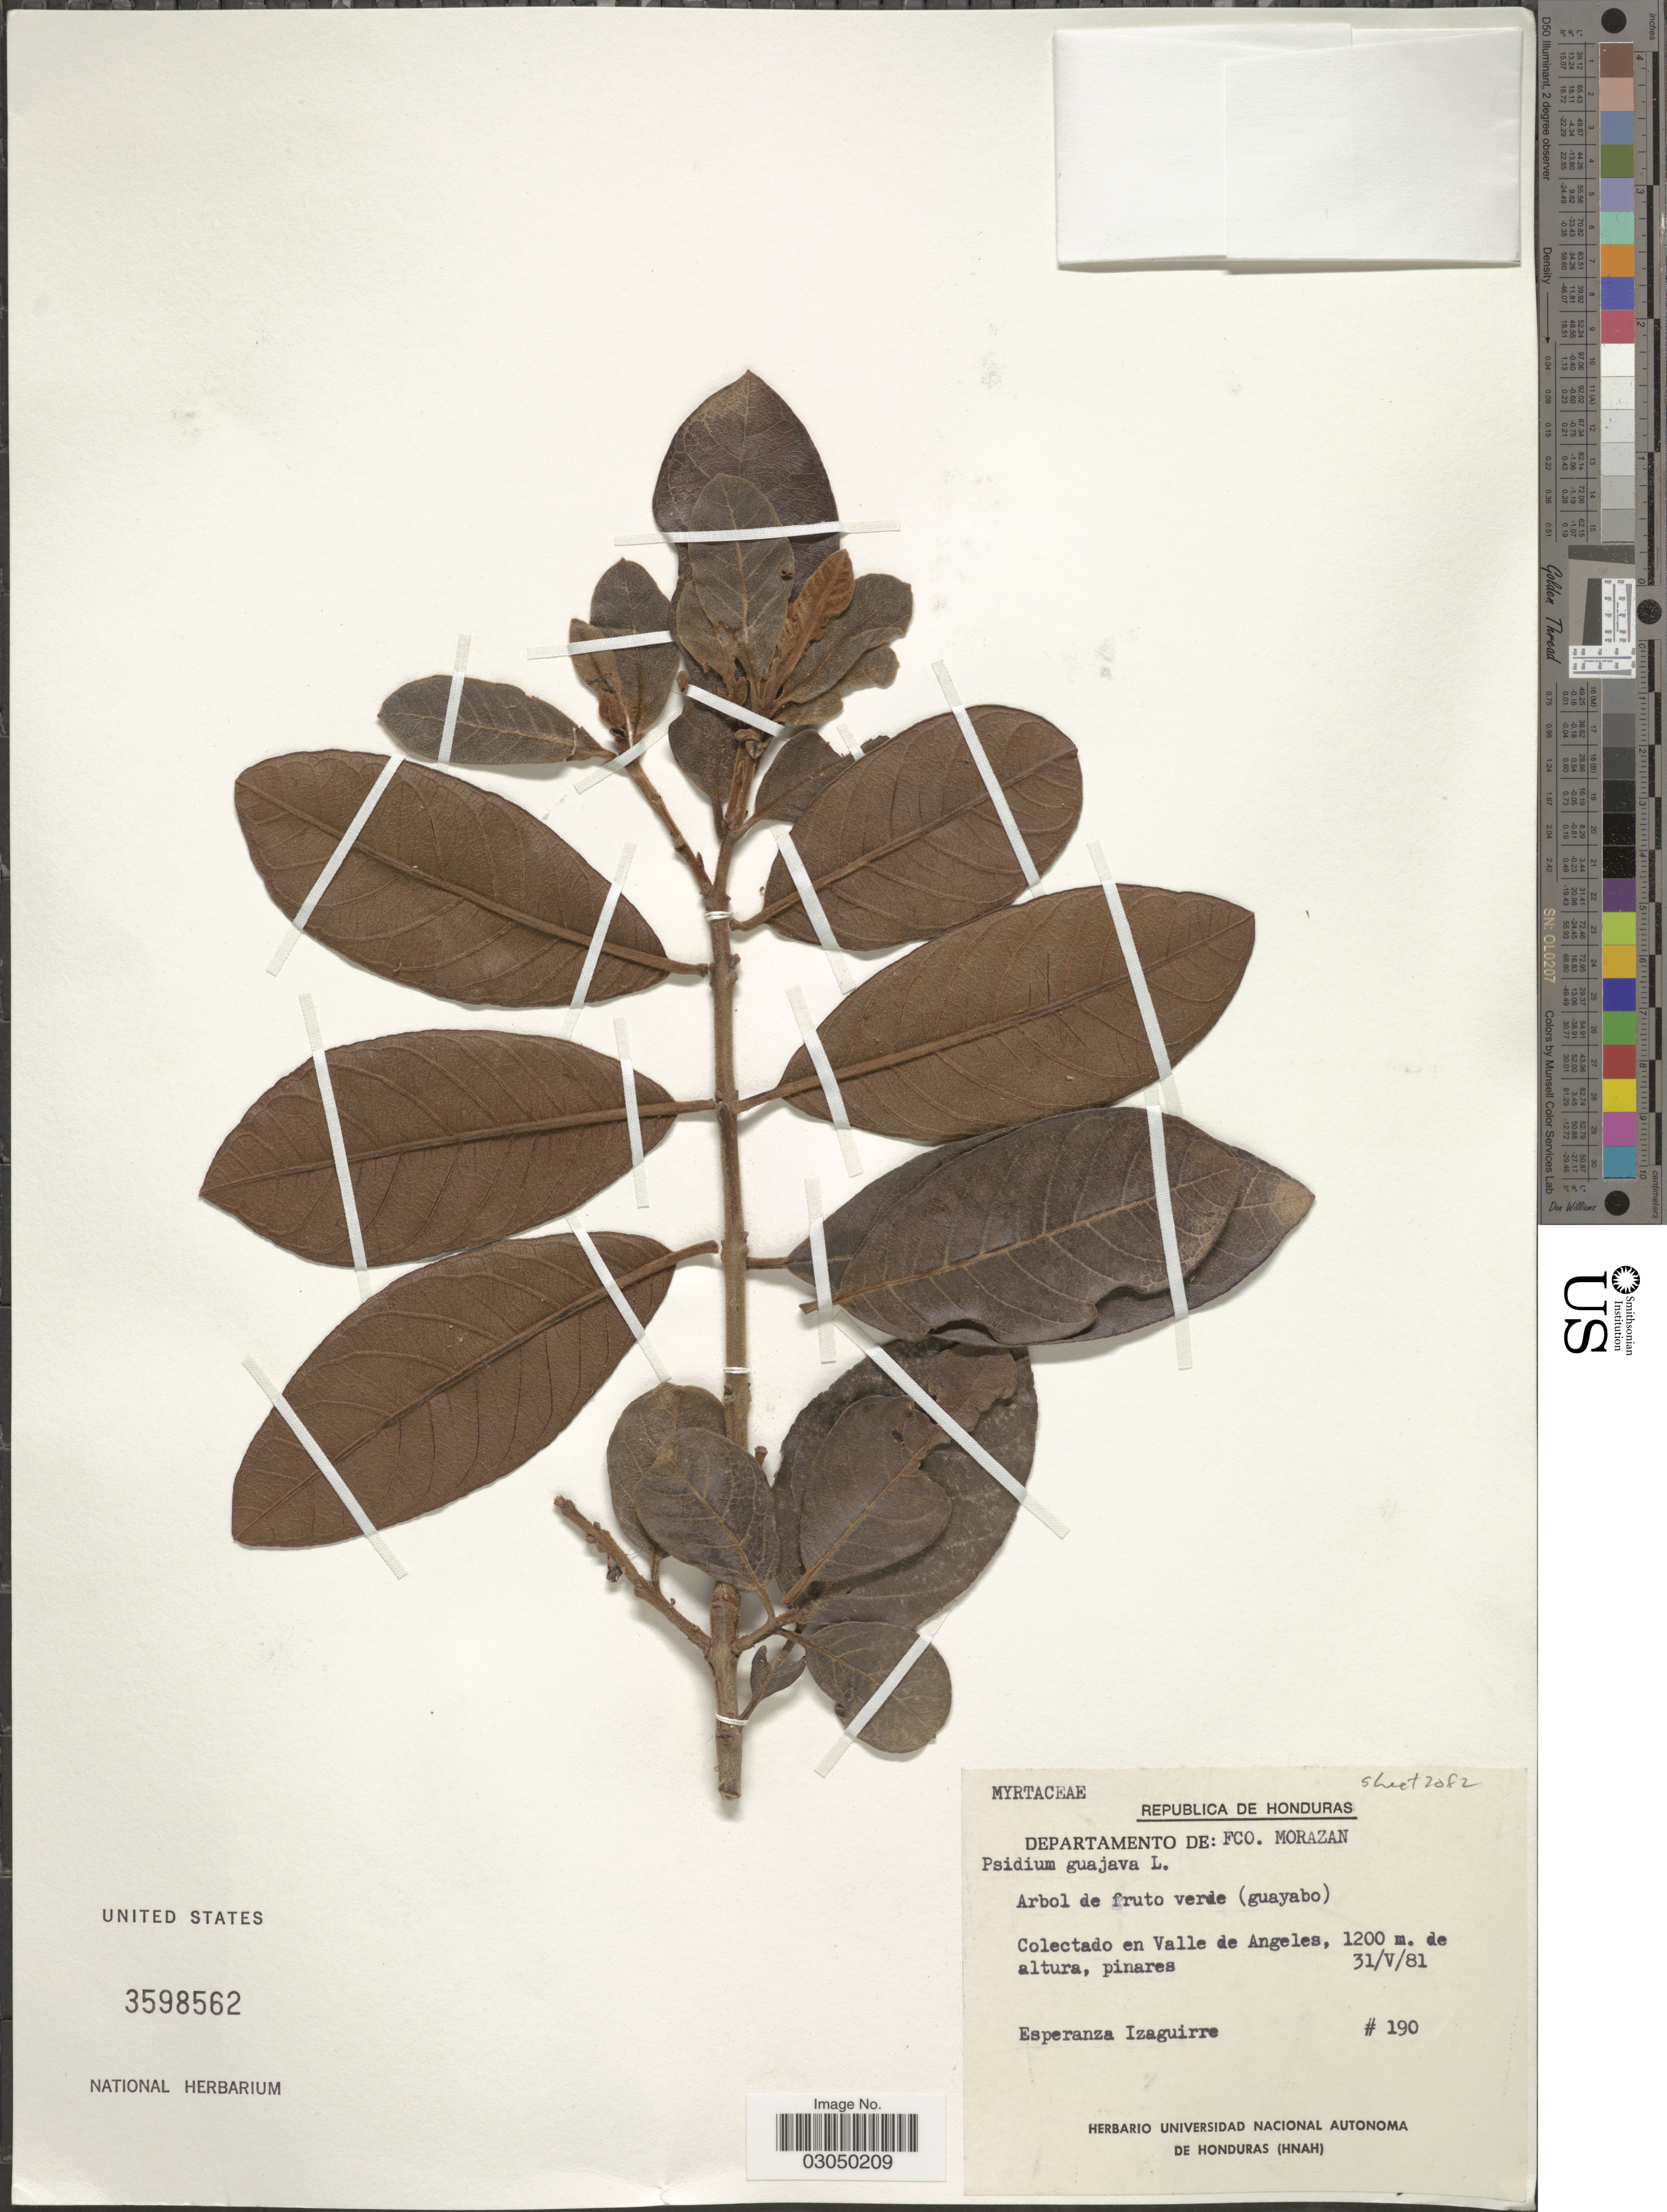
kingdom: Plantae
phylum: Tracheophyta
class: Magnoliopsida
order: Myrtales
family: Myrtaceae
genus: Psidium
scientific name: Psidium guajava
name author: L.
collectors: E. Izaguirre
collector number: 190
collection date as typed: Transcribed d/m/y: 31/5/81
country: Honduras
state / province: Fco. Morazán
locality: Fco. Morazan. En Valle de Angeles.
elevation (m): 1200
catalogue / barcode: US 3598562